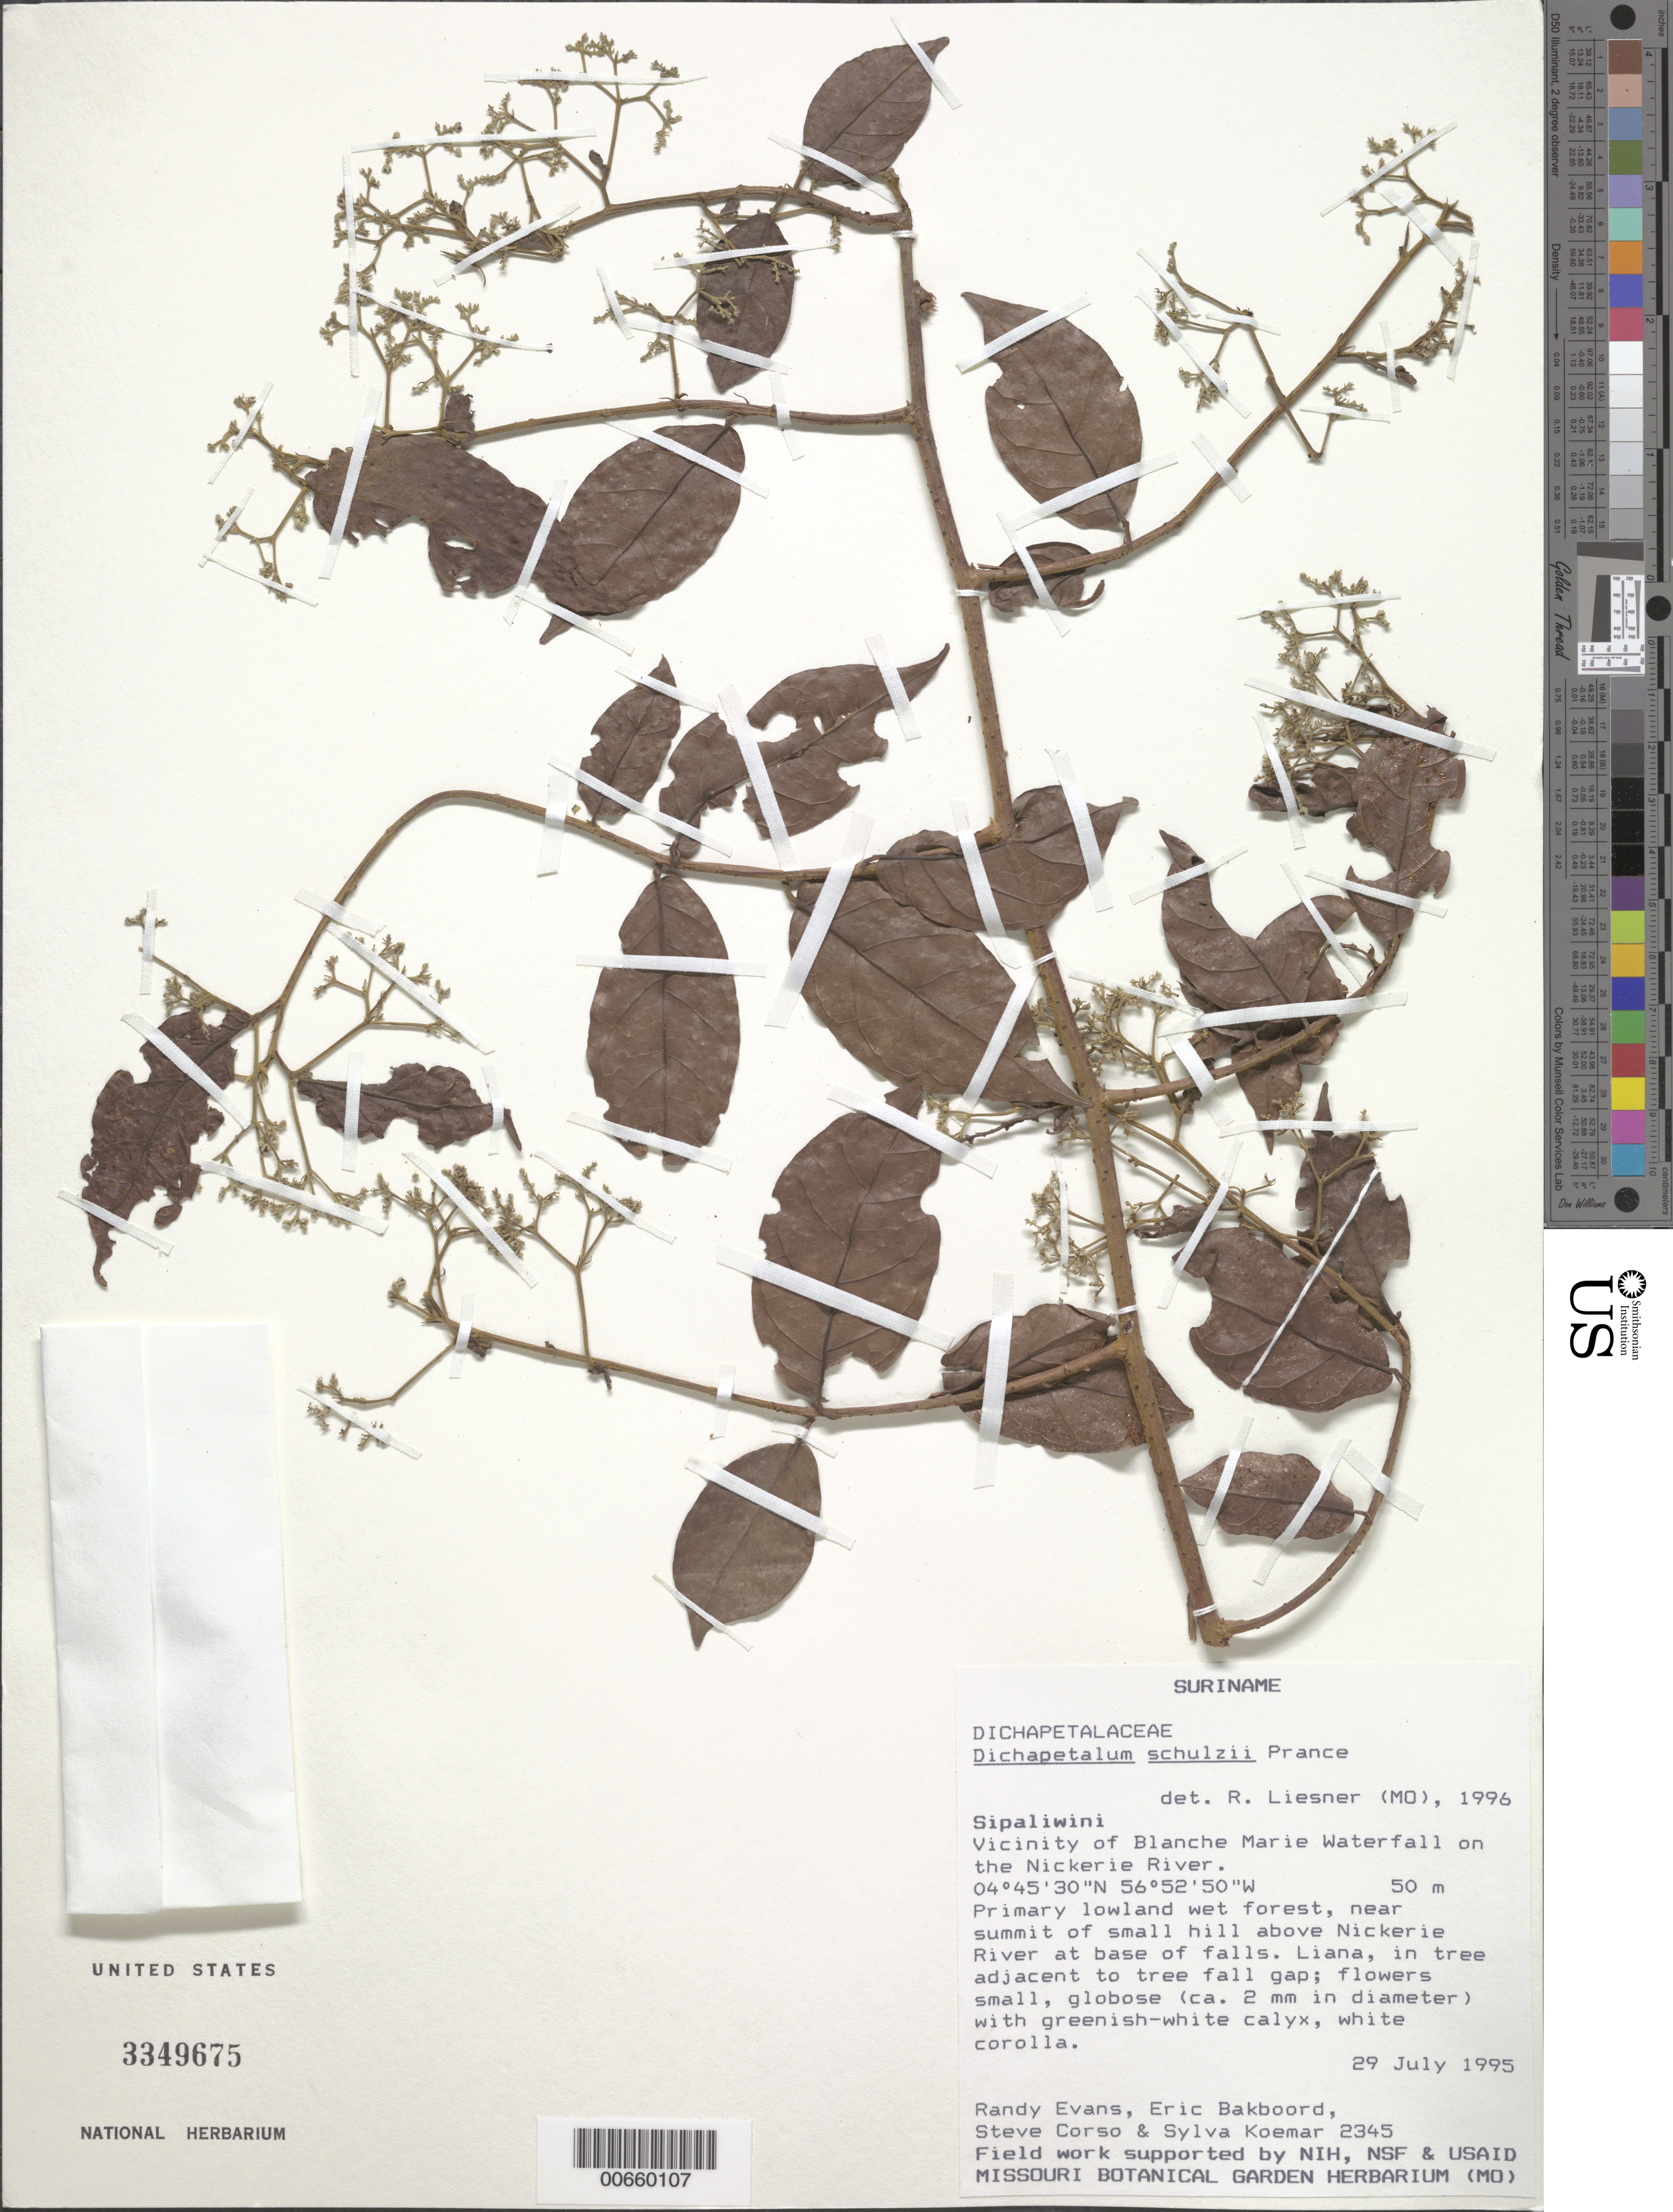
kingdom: Plantae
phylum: Tracheophyta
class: Magnoliopsida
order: Malpighiales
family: Dichapetalaceae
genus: Dichapetalum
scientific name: Dichapetalum schulzii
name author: Prance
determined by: Liesner, R. L.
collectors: R. Evans, E. Bakboord, S. Corso & S. Koemar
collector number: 2345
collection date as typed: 29-Jul-95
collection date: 1995-07-29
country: Suriname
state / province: Sipaliwini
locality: Blanche Marie Waterfall, vic., on Nickerie R.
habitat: Primary lowland wet forest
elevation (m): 50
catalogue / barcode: US 3349675